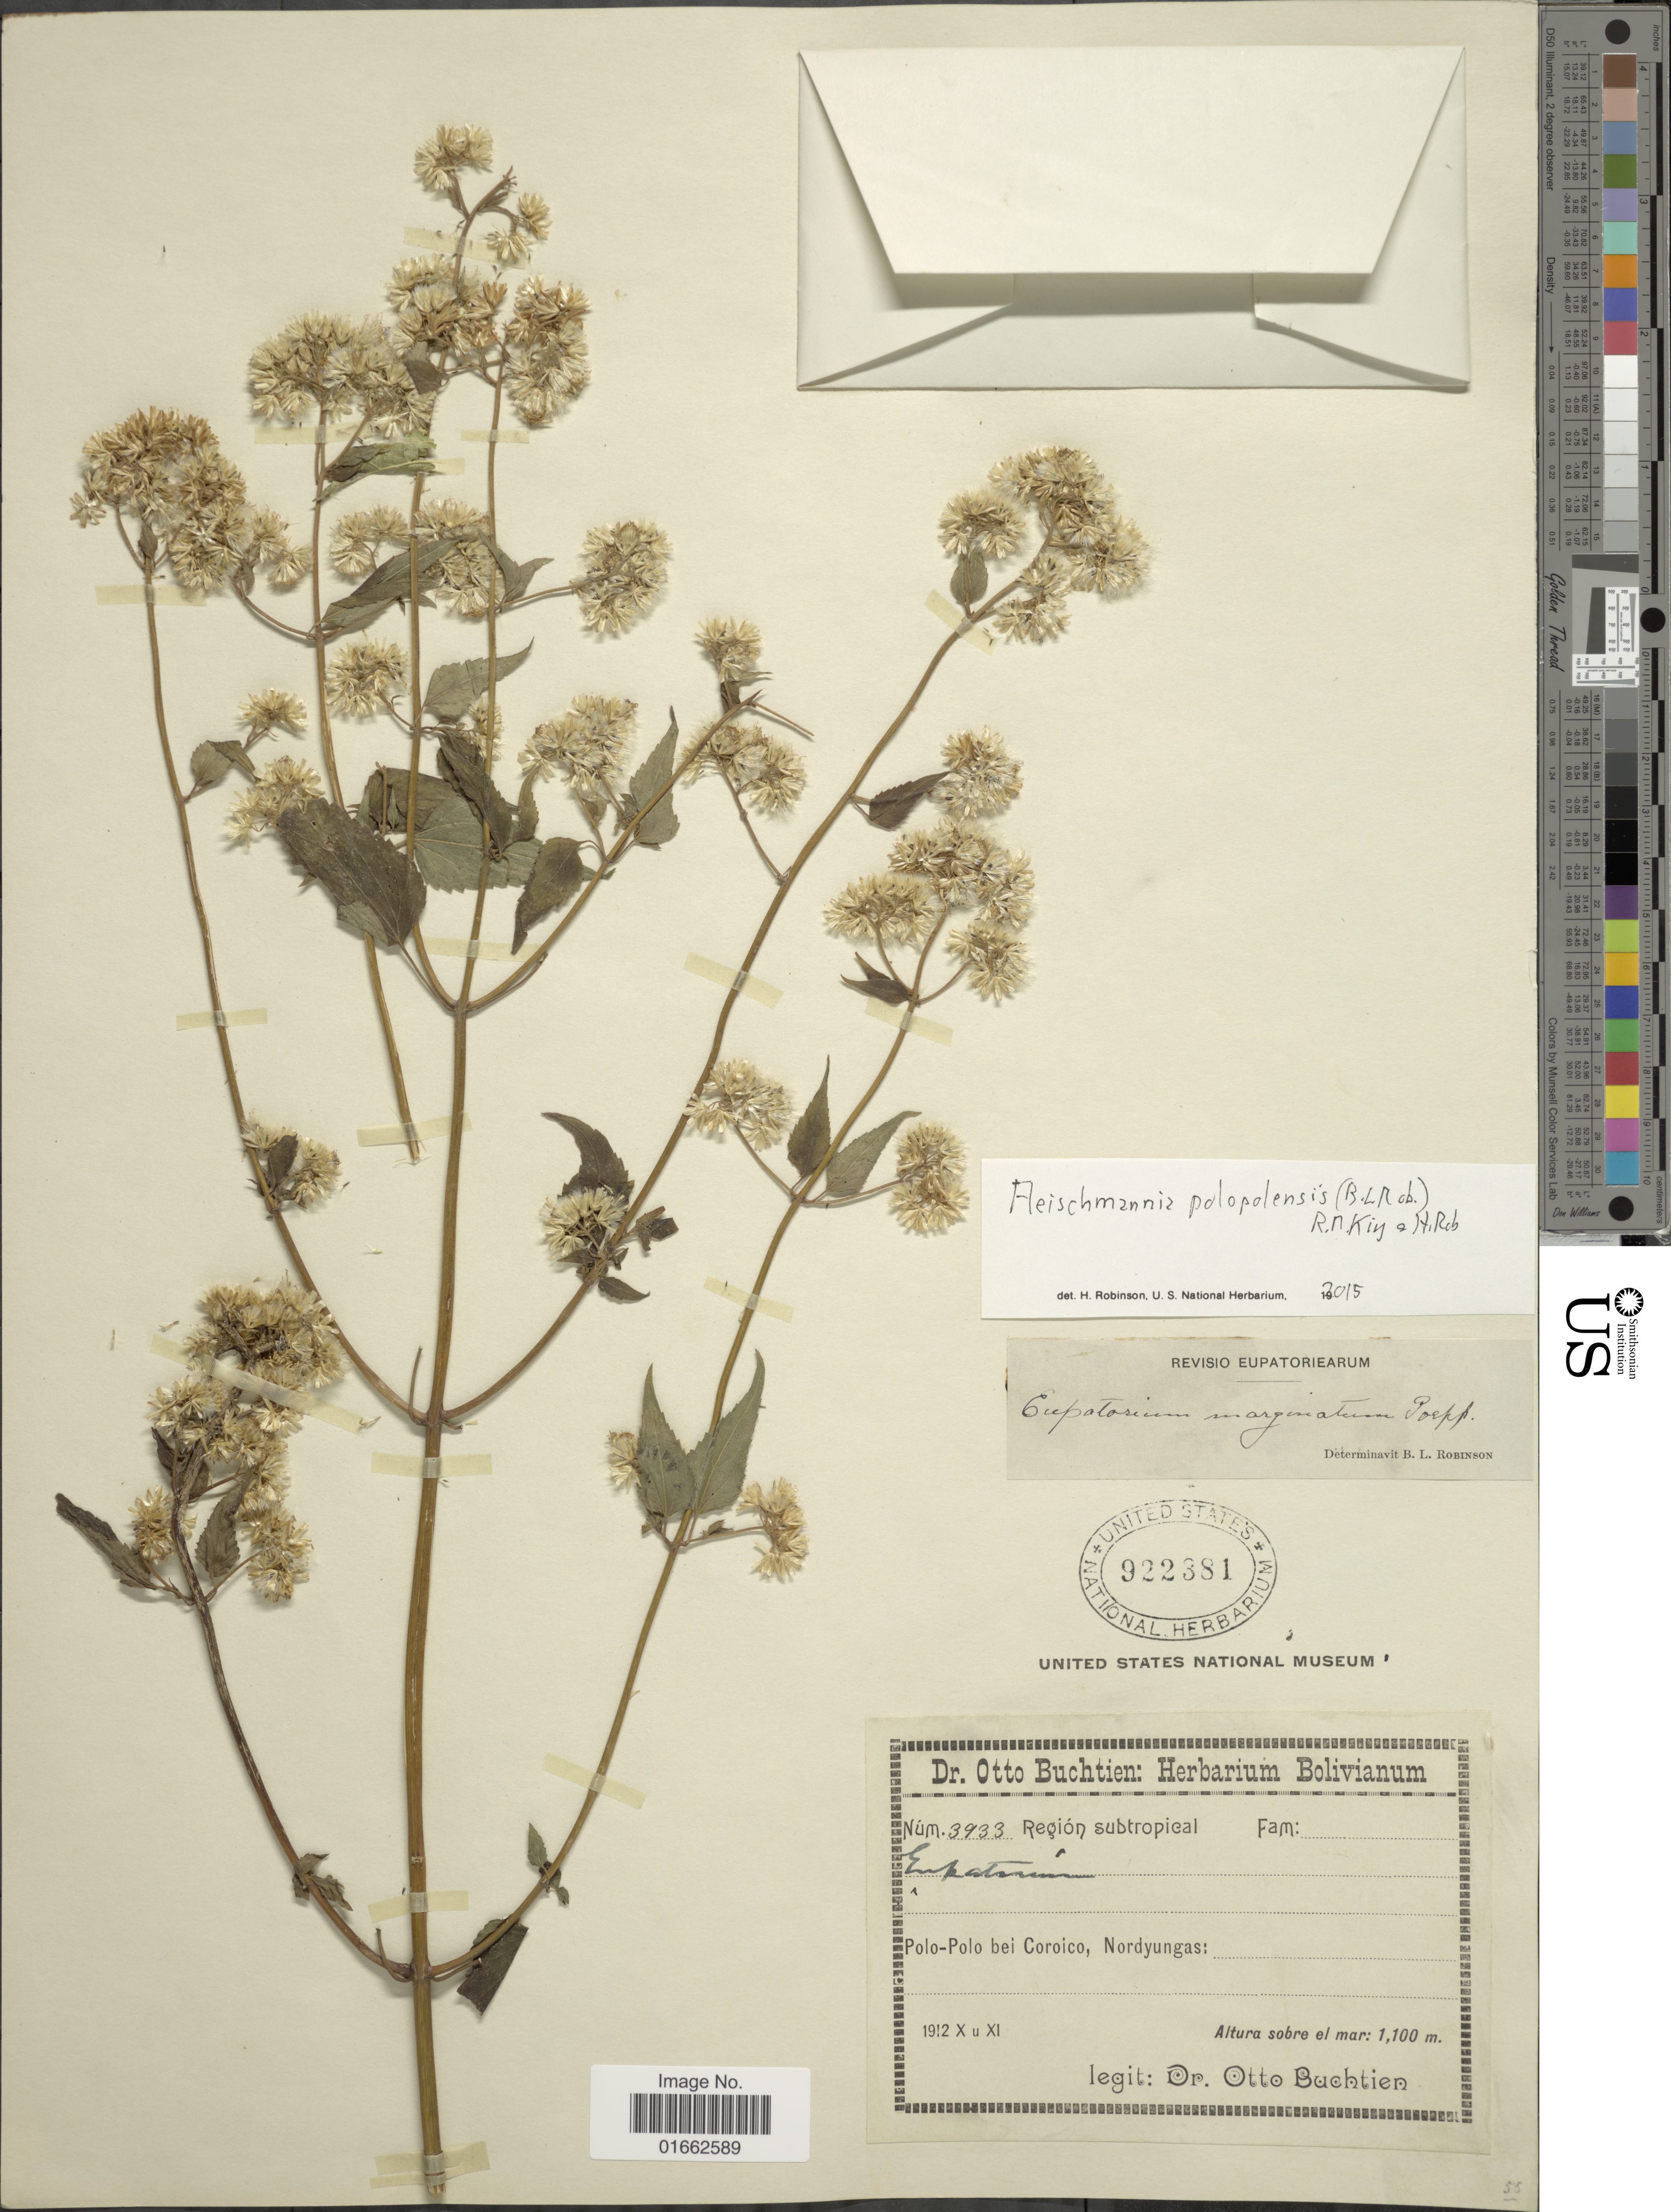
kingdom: Plantae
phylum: Tracheophyta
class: Magnoliopsida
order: Asterales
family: Asteraceae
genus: Fleischmannia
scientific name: Fleischmannia polopolensis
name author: (B.L. Rob.) R.M. King & H. Rob.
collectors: O. Buchtien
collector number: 3933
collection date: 1912-10/1912-11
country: Bolivia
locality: Región subtropical, Polo-Polo bei Coroico, Nordyungas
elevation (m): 1100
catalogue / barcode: US 922381